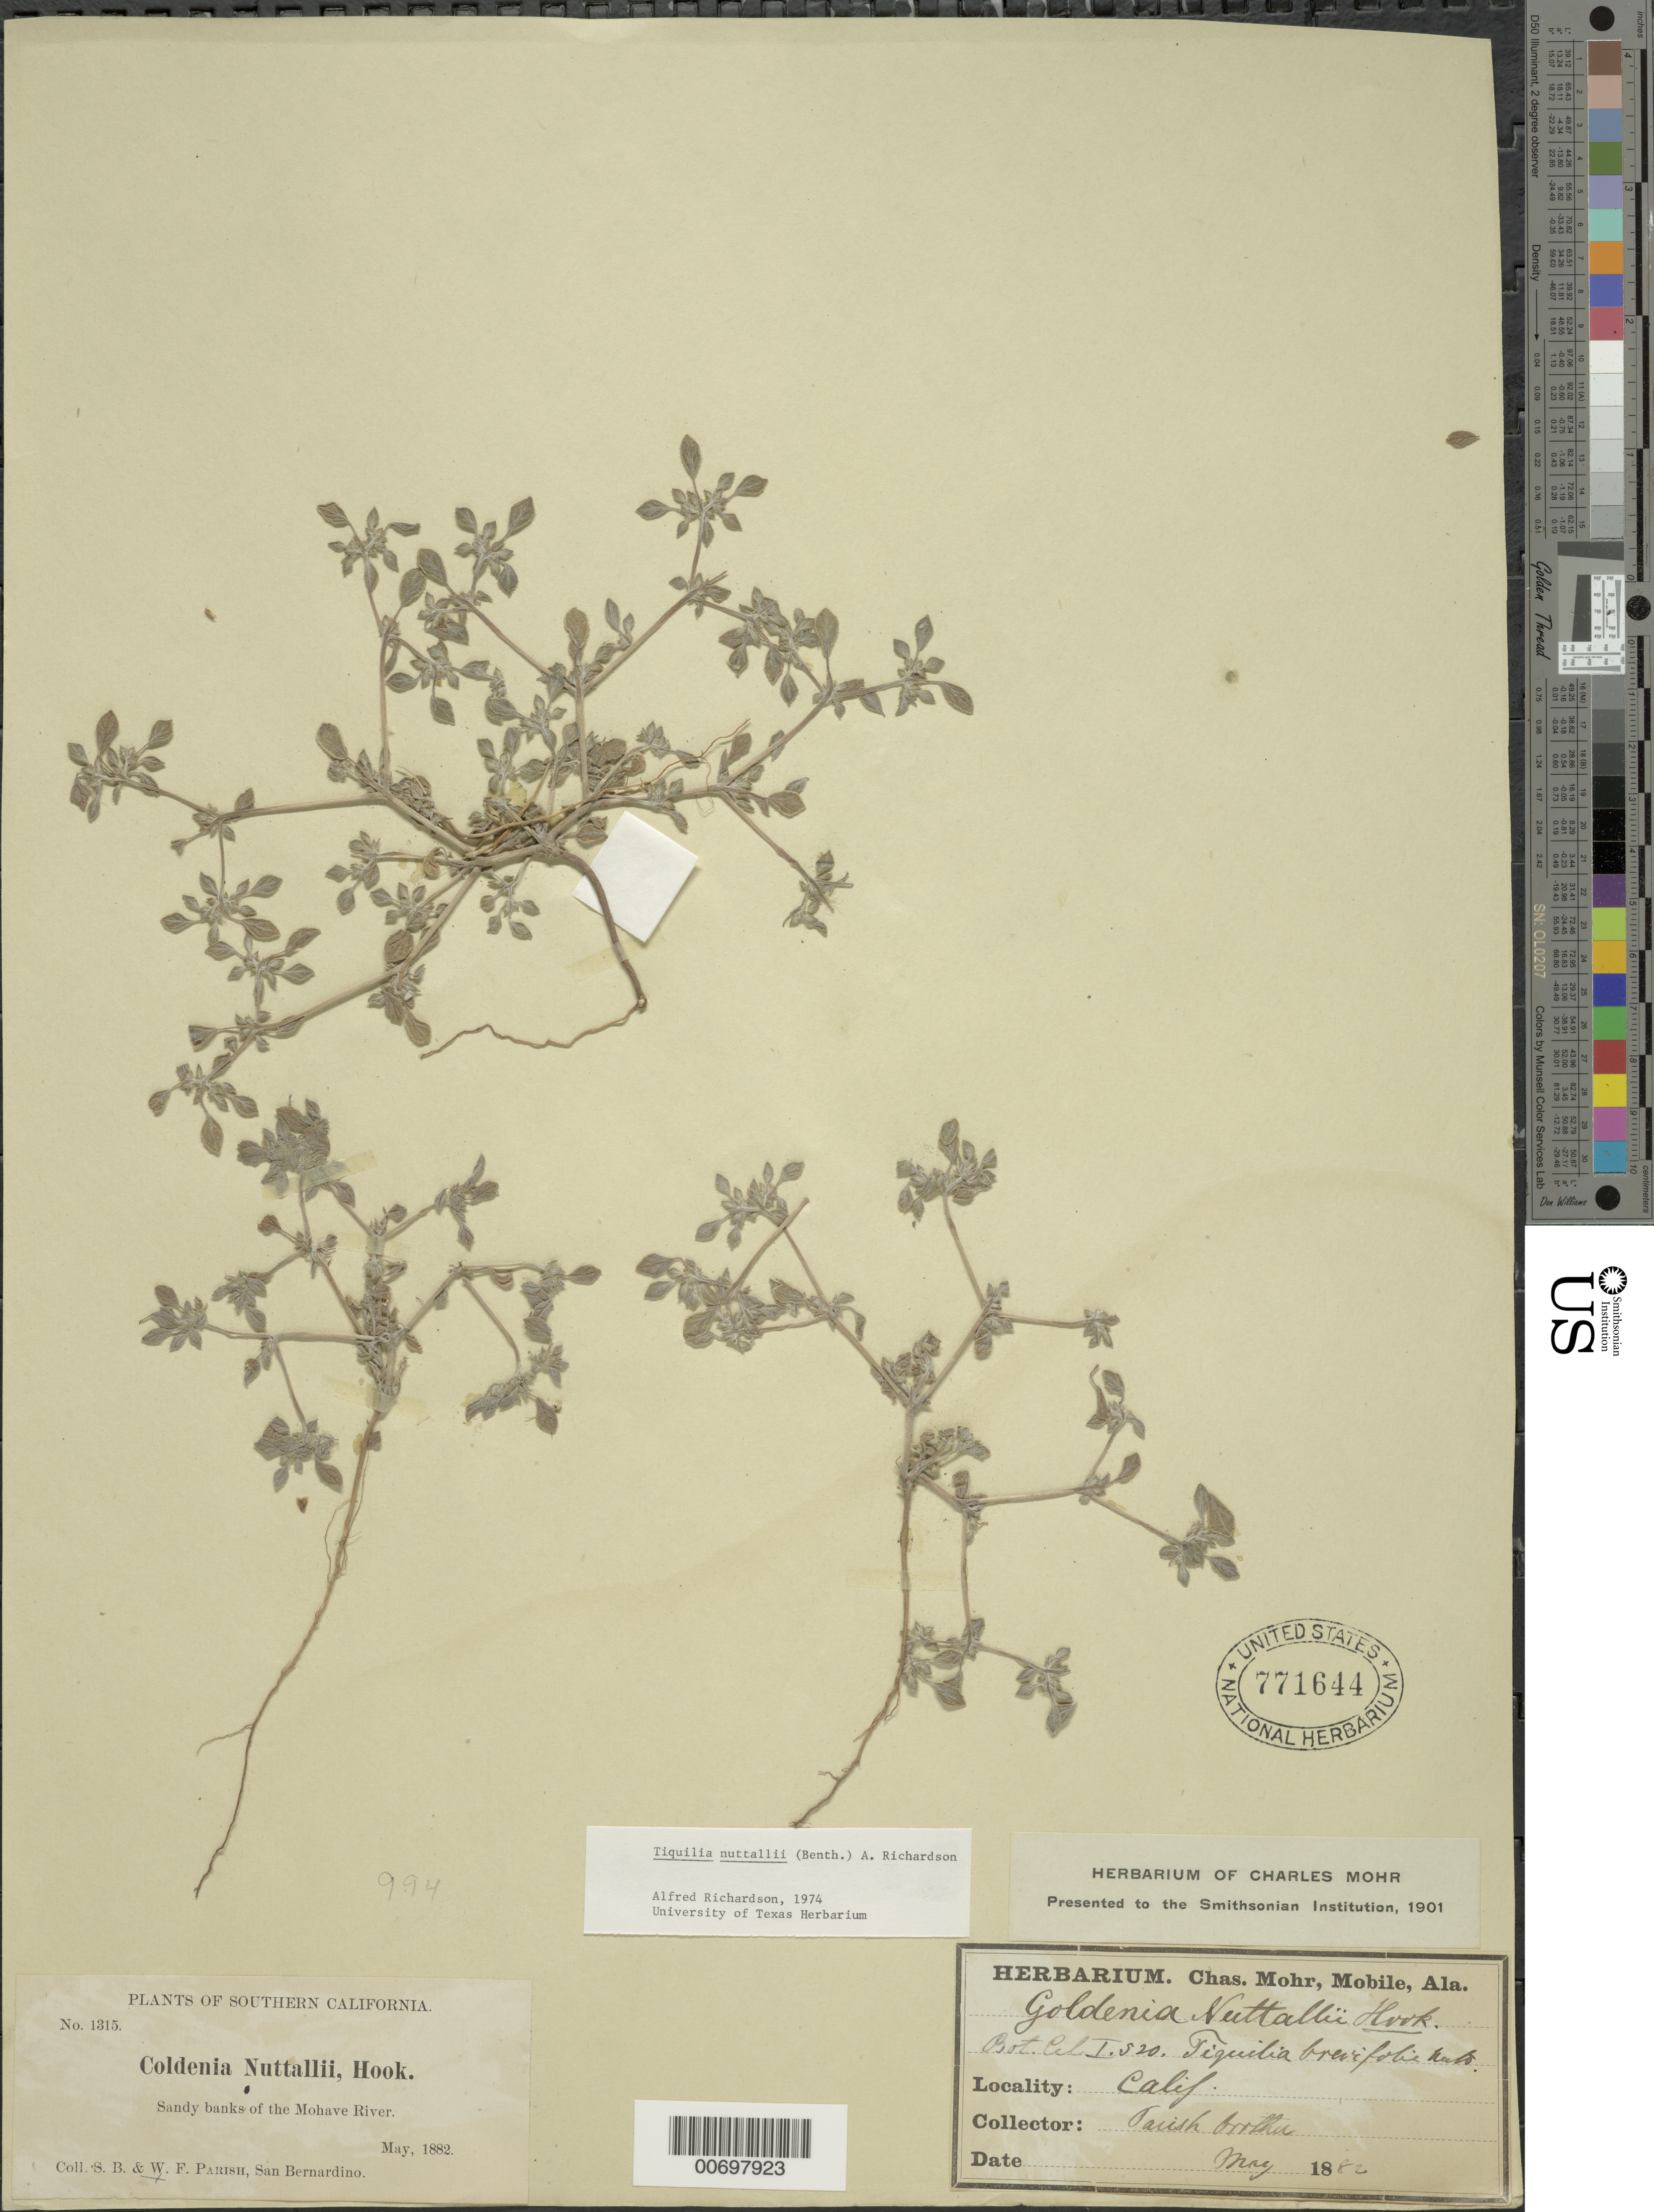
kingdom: Plantae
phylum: Tracheophyta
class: Magnoliopsida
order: Boraginales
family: Ehretiaceae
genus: Tiquilia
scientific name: Tiquilia nuttallii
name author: (Hook.) A.T. Richardson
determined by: Richardson, A. T.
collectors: S. B. Parish & W. F. Parish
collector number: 1315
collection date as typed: May 1882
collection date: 1882-05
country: United States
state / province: California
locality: Sandy banks of the Mohave River.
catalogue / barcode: US 771644